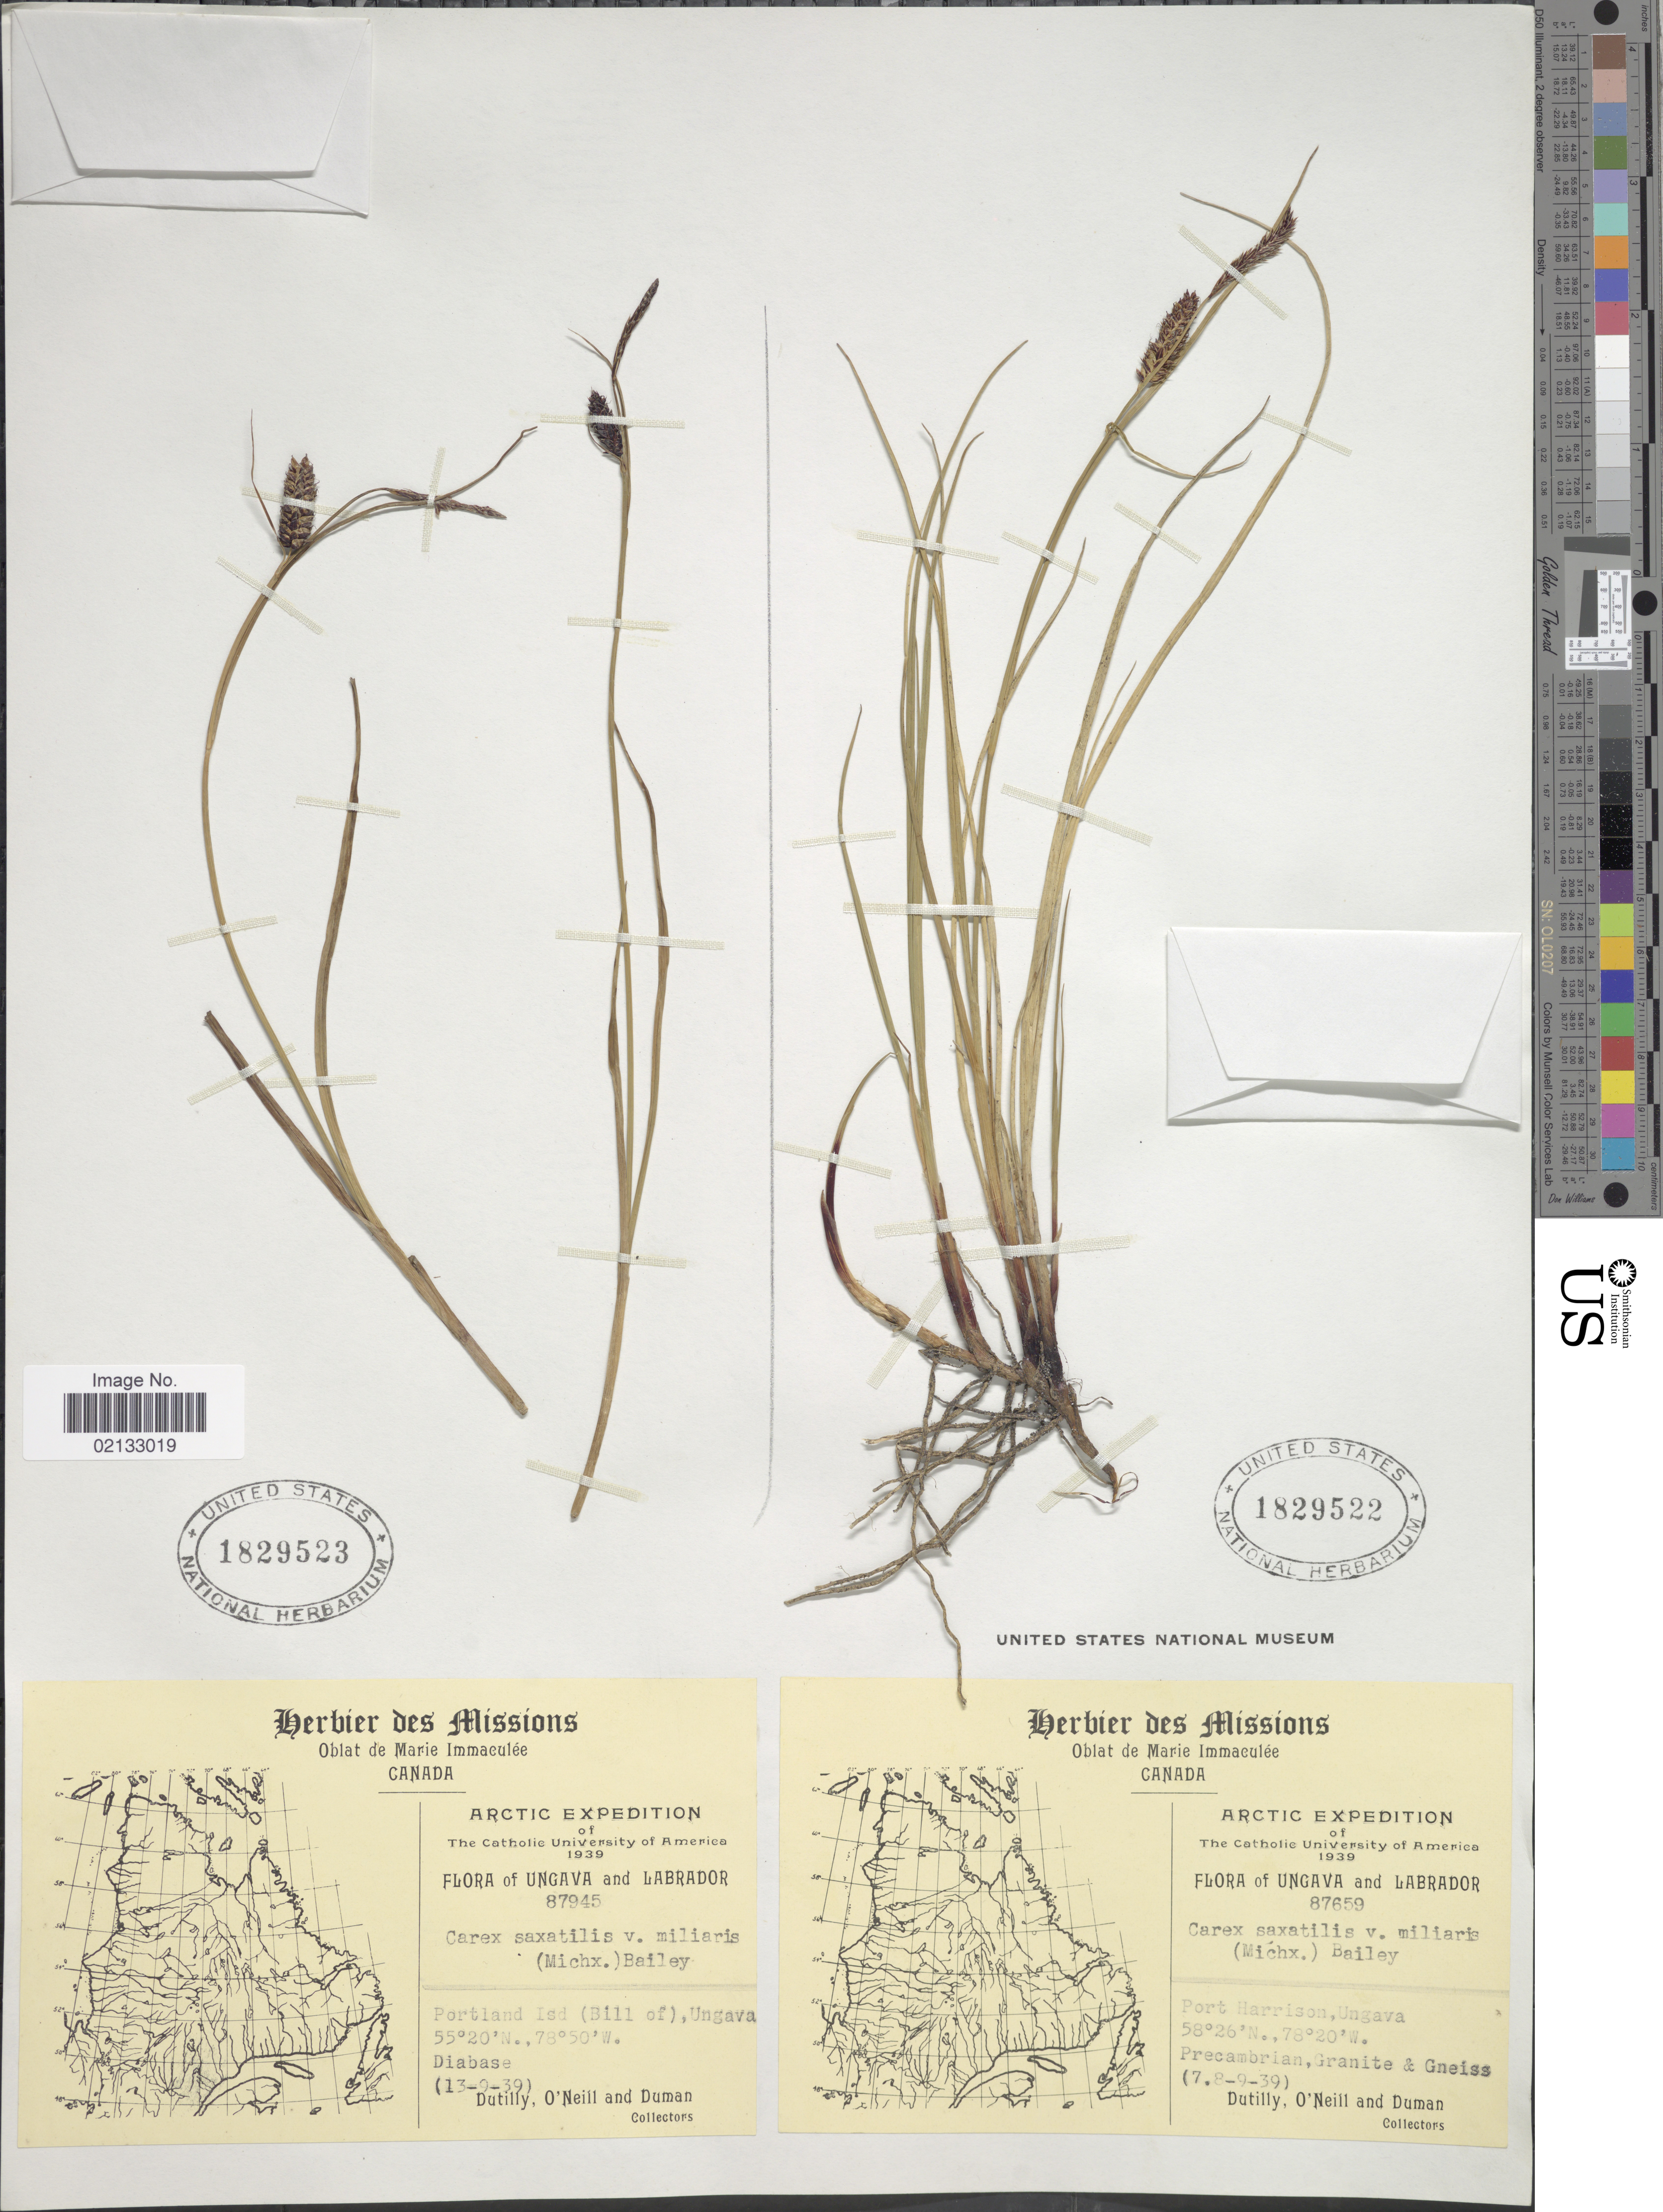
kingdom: Plantae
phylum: Tracheophyta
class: Liliopsida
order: Poales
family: Cyperaceae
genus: Carex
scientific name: Carex saxatilis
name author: L.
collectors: -. Dutilly, O' Neill & -. Duman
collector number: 87659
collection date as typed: Transcribed d/m/y: 7/9/39 to 8/9/39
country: Canada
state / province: Quebec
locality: Arctic. Port Harrison, Ungava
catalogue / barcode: US 1829522-2